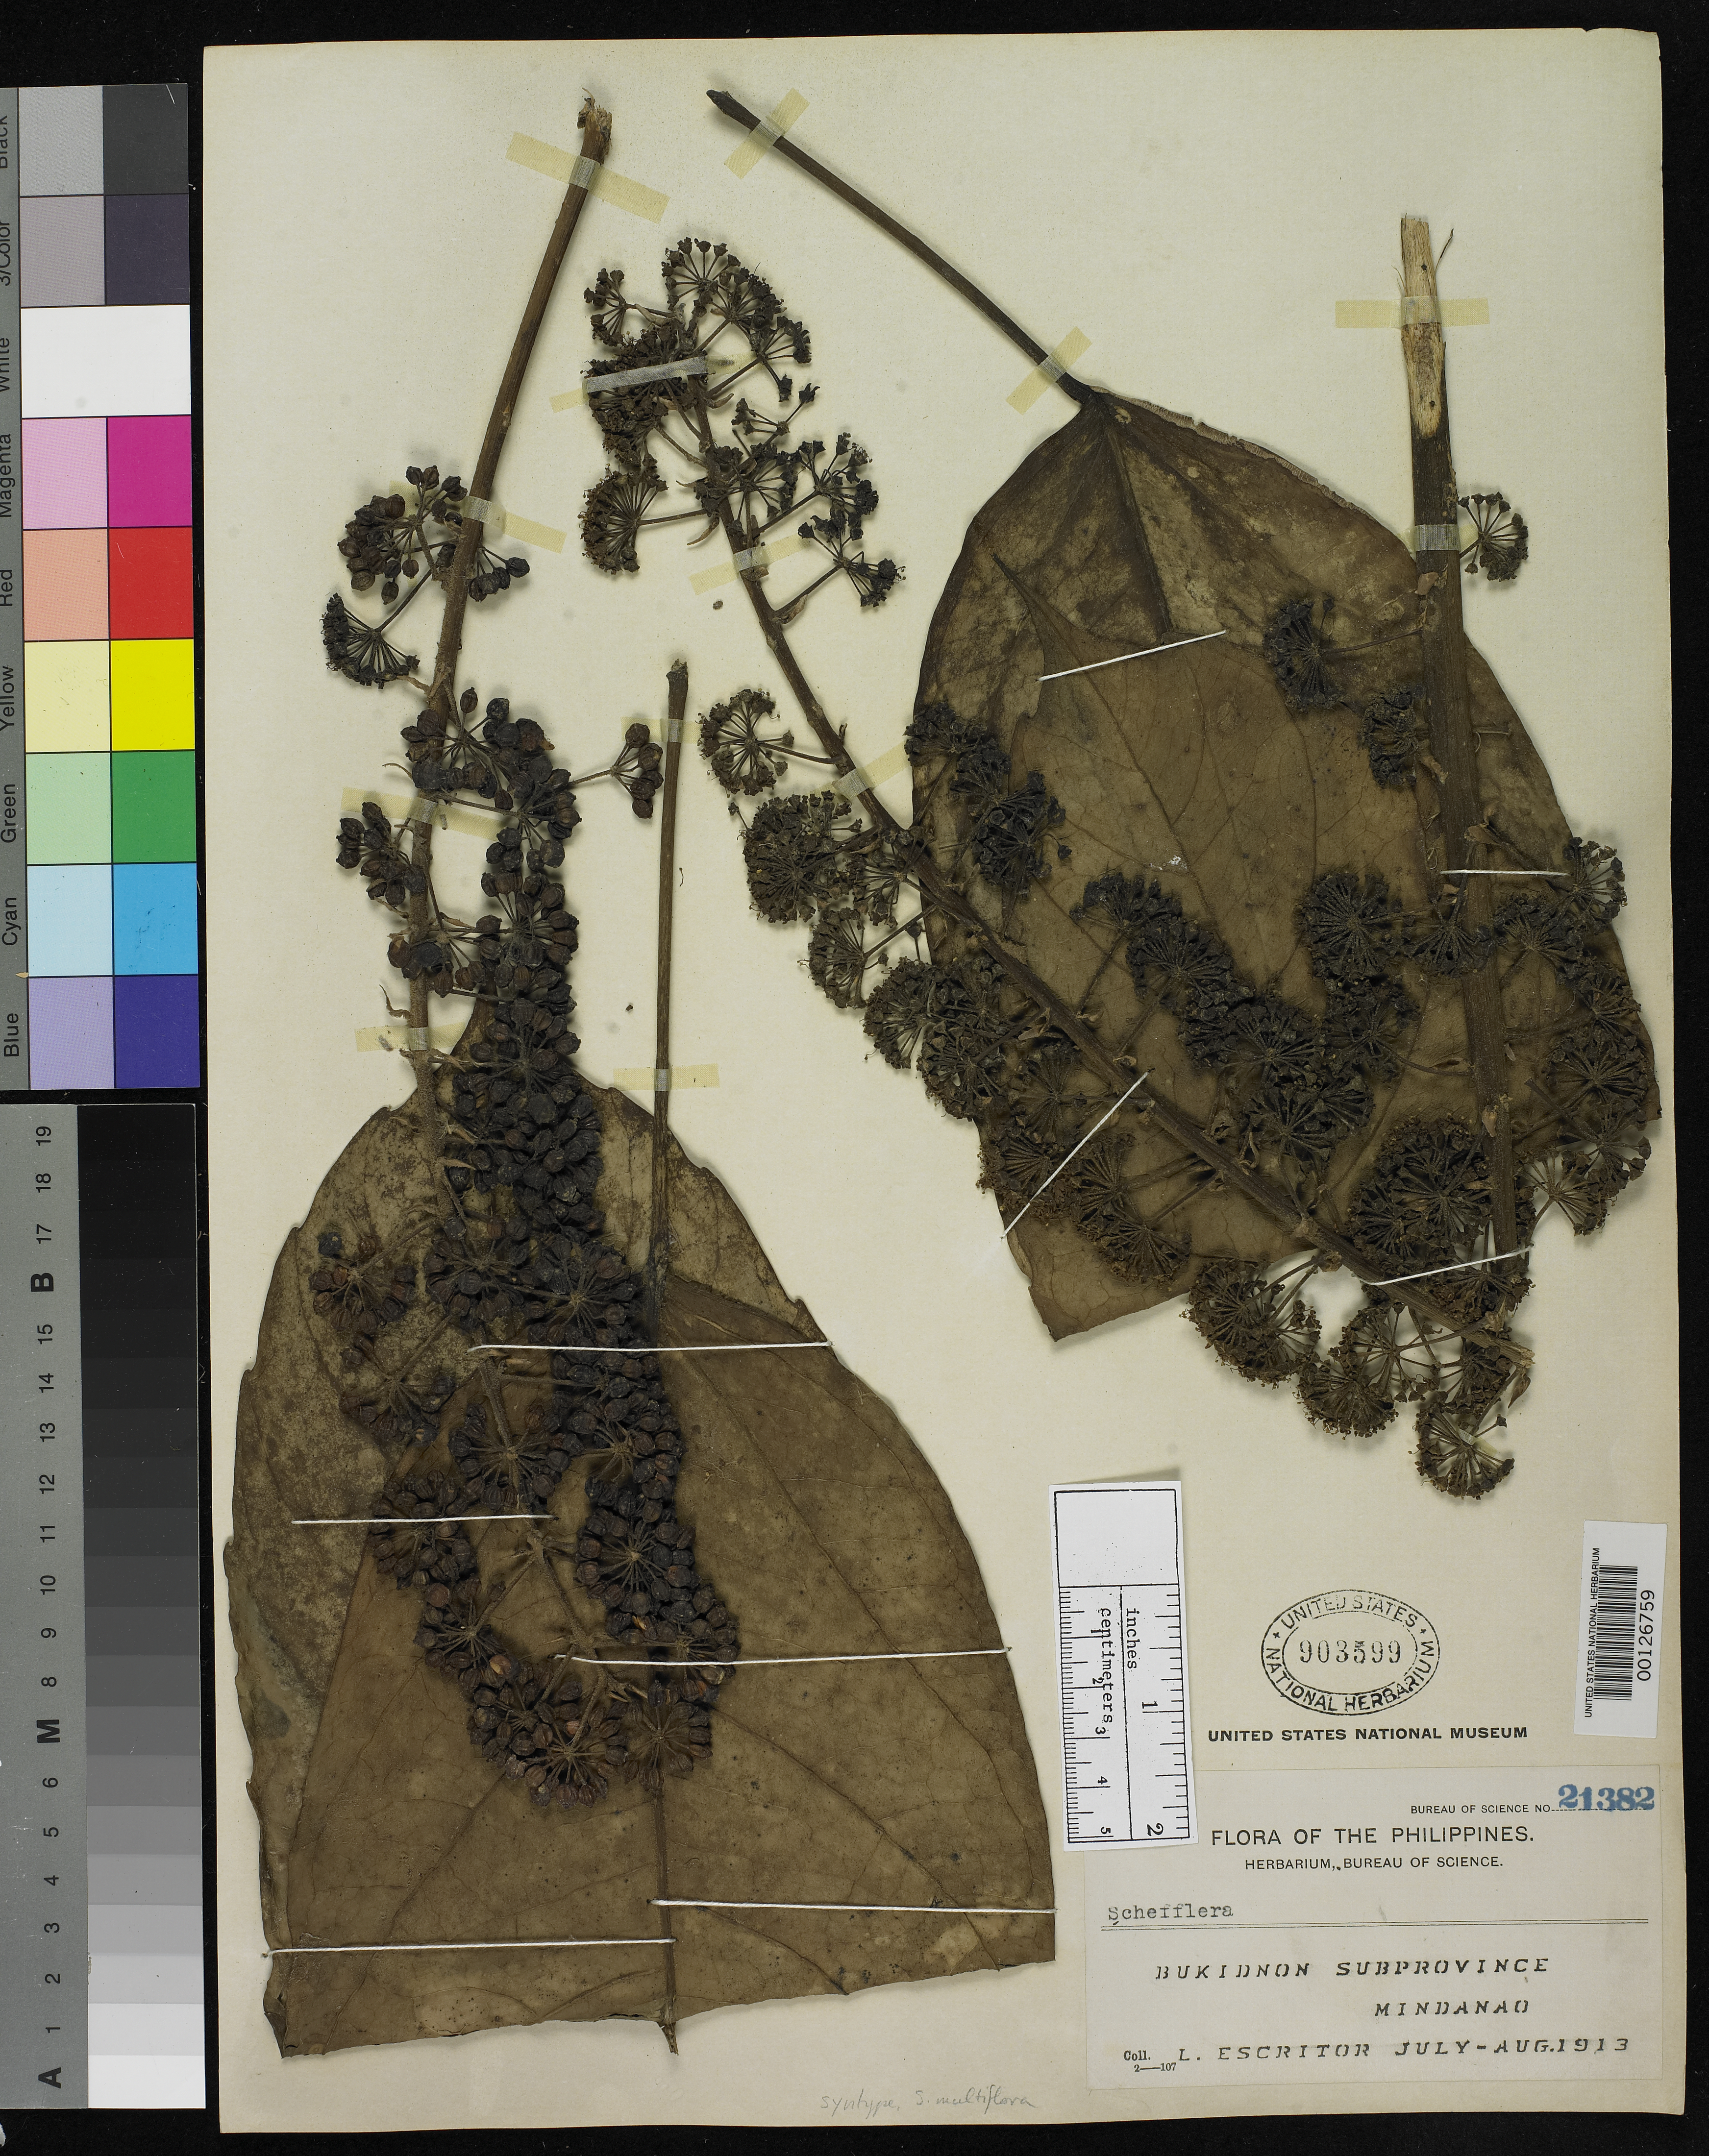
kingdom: Plantae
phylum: Tracheophyta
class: Magnoliopsida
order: Apiales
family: Araliaceae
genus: Schefflera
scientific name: Schefflera multiflora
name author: Merr.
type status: Isosyntype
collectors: L. Escritor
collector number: Bur. Sci. 21382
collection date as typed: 31 Jul 1913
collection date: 1913-07-31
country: Philippines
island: Mindanao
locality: Mt. Dilirig.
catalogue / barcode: US 903599